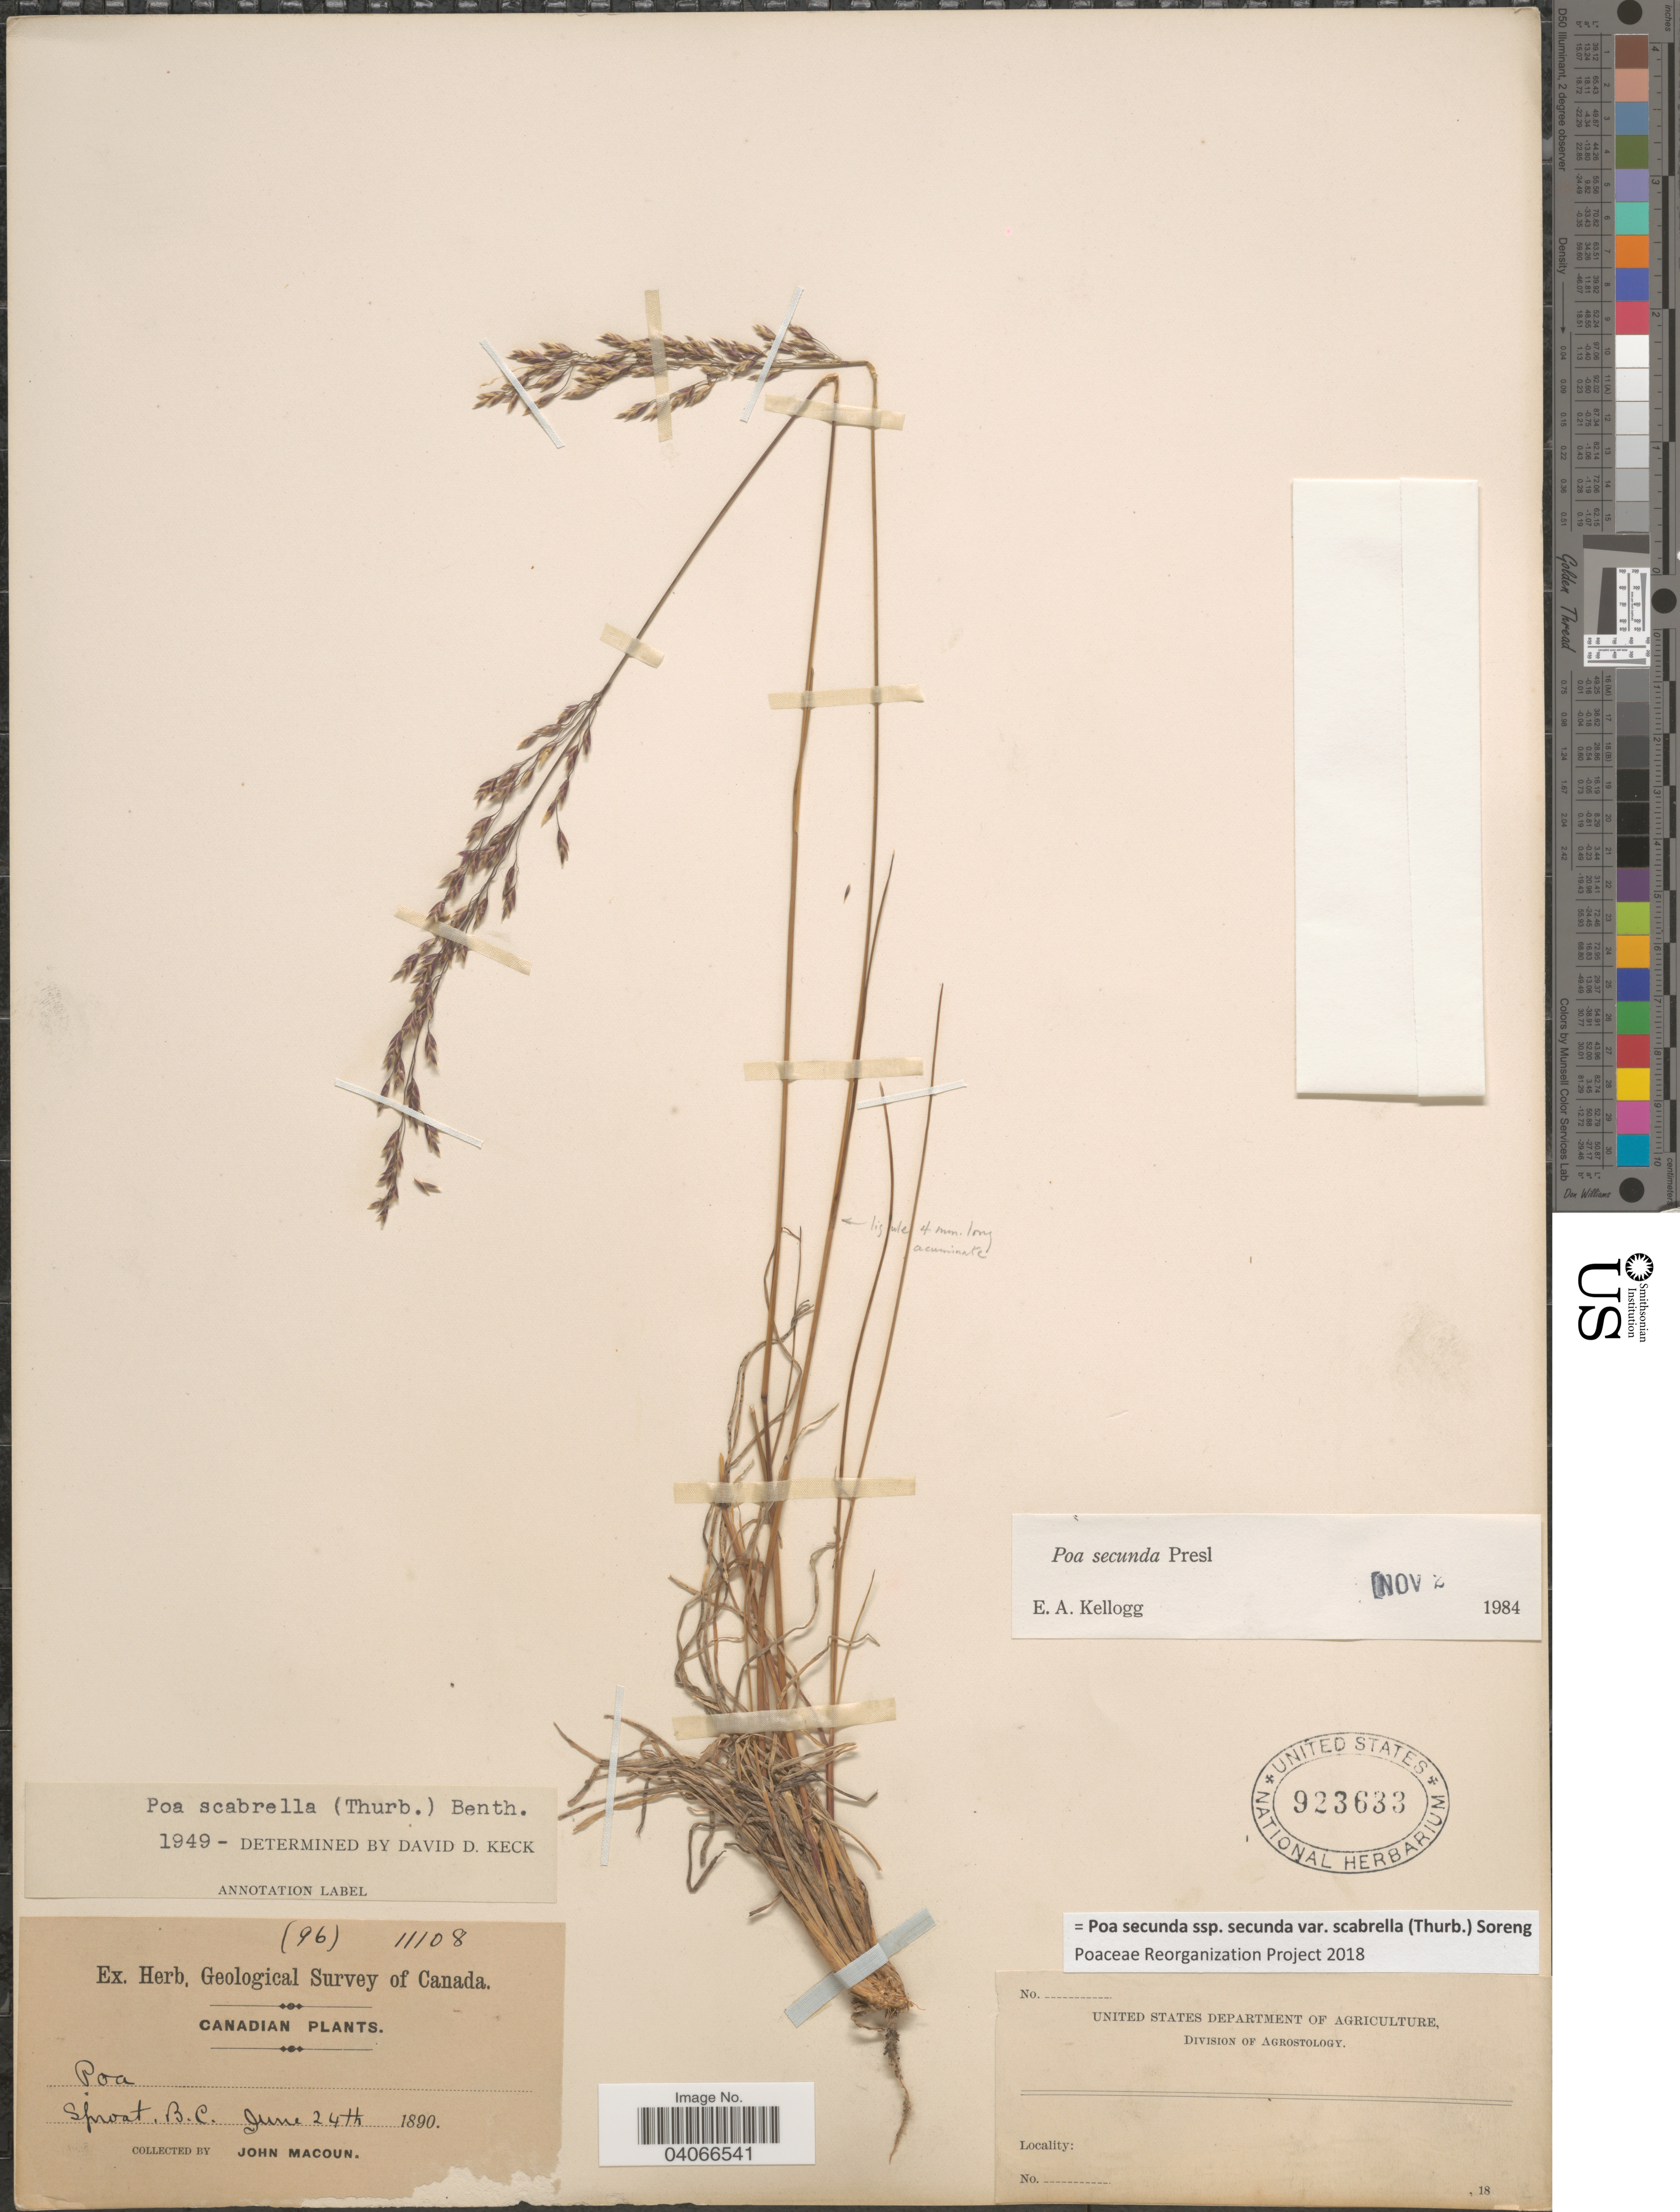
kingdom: Plantae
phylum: Tracheophyta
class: Liliopsida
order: Poales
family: Poaceae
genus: Poa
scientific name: Poa secunda subsp. secunda var. scabrella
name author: (Thurb.) Soreng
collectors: J. Macoun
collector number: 96/11108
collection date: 1890-06-24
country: Canada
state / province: British Columbia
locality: Herb. Geological Survey of Canada. Sproat.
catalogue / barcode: US 923633